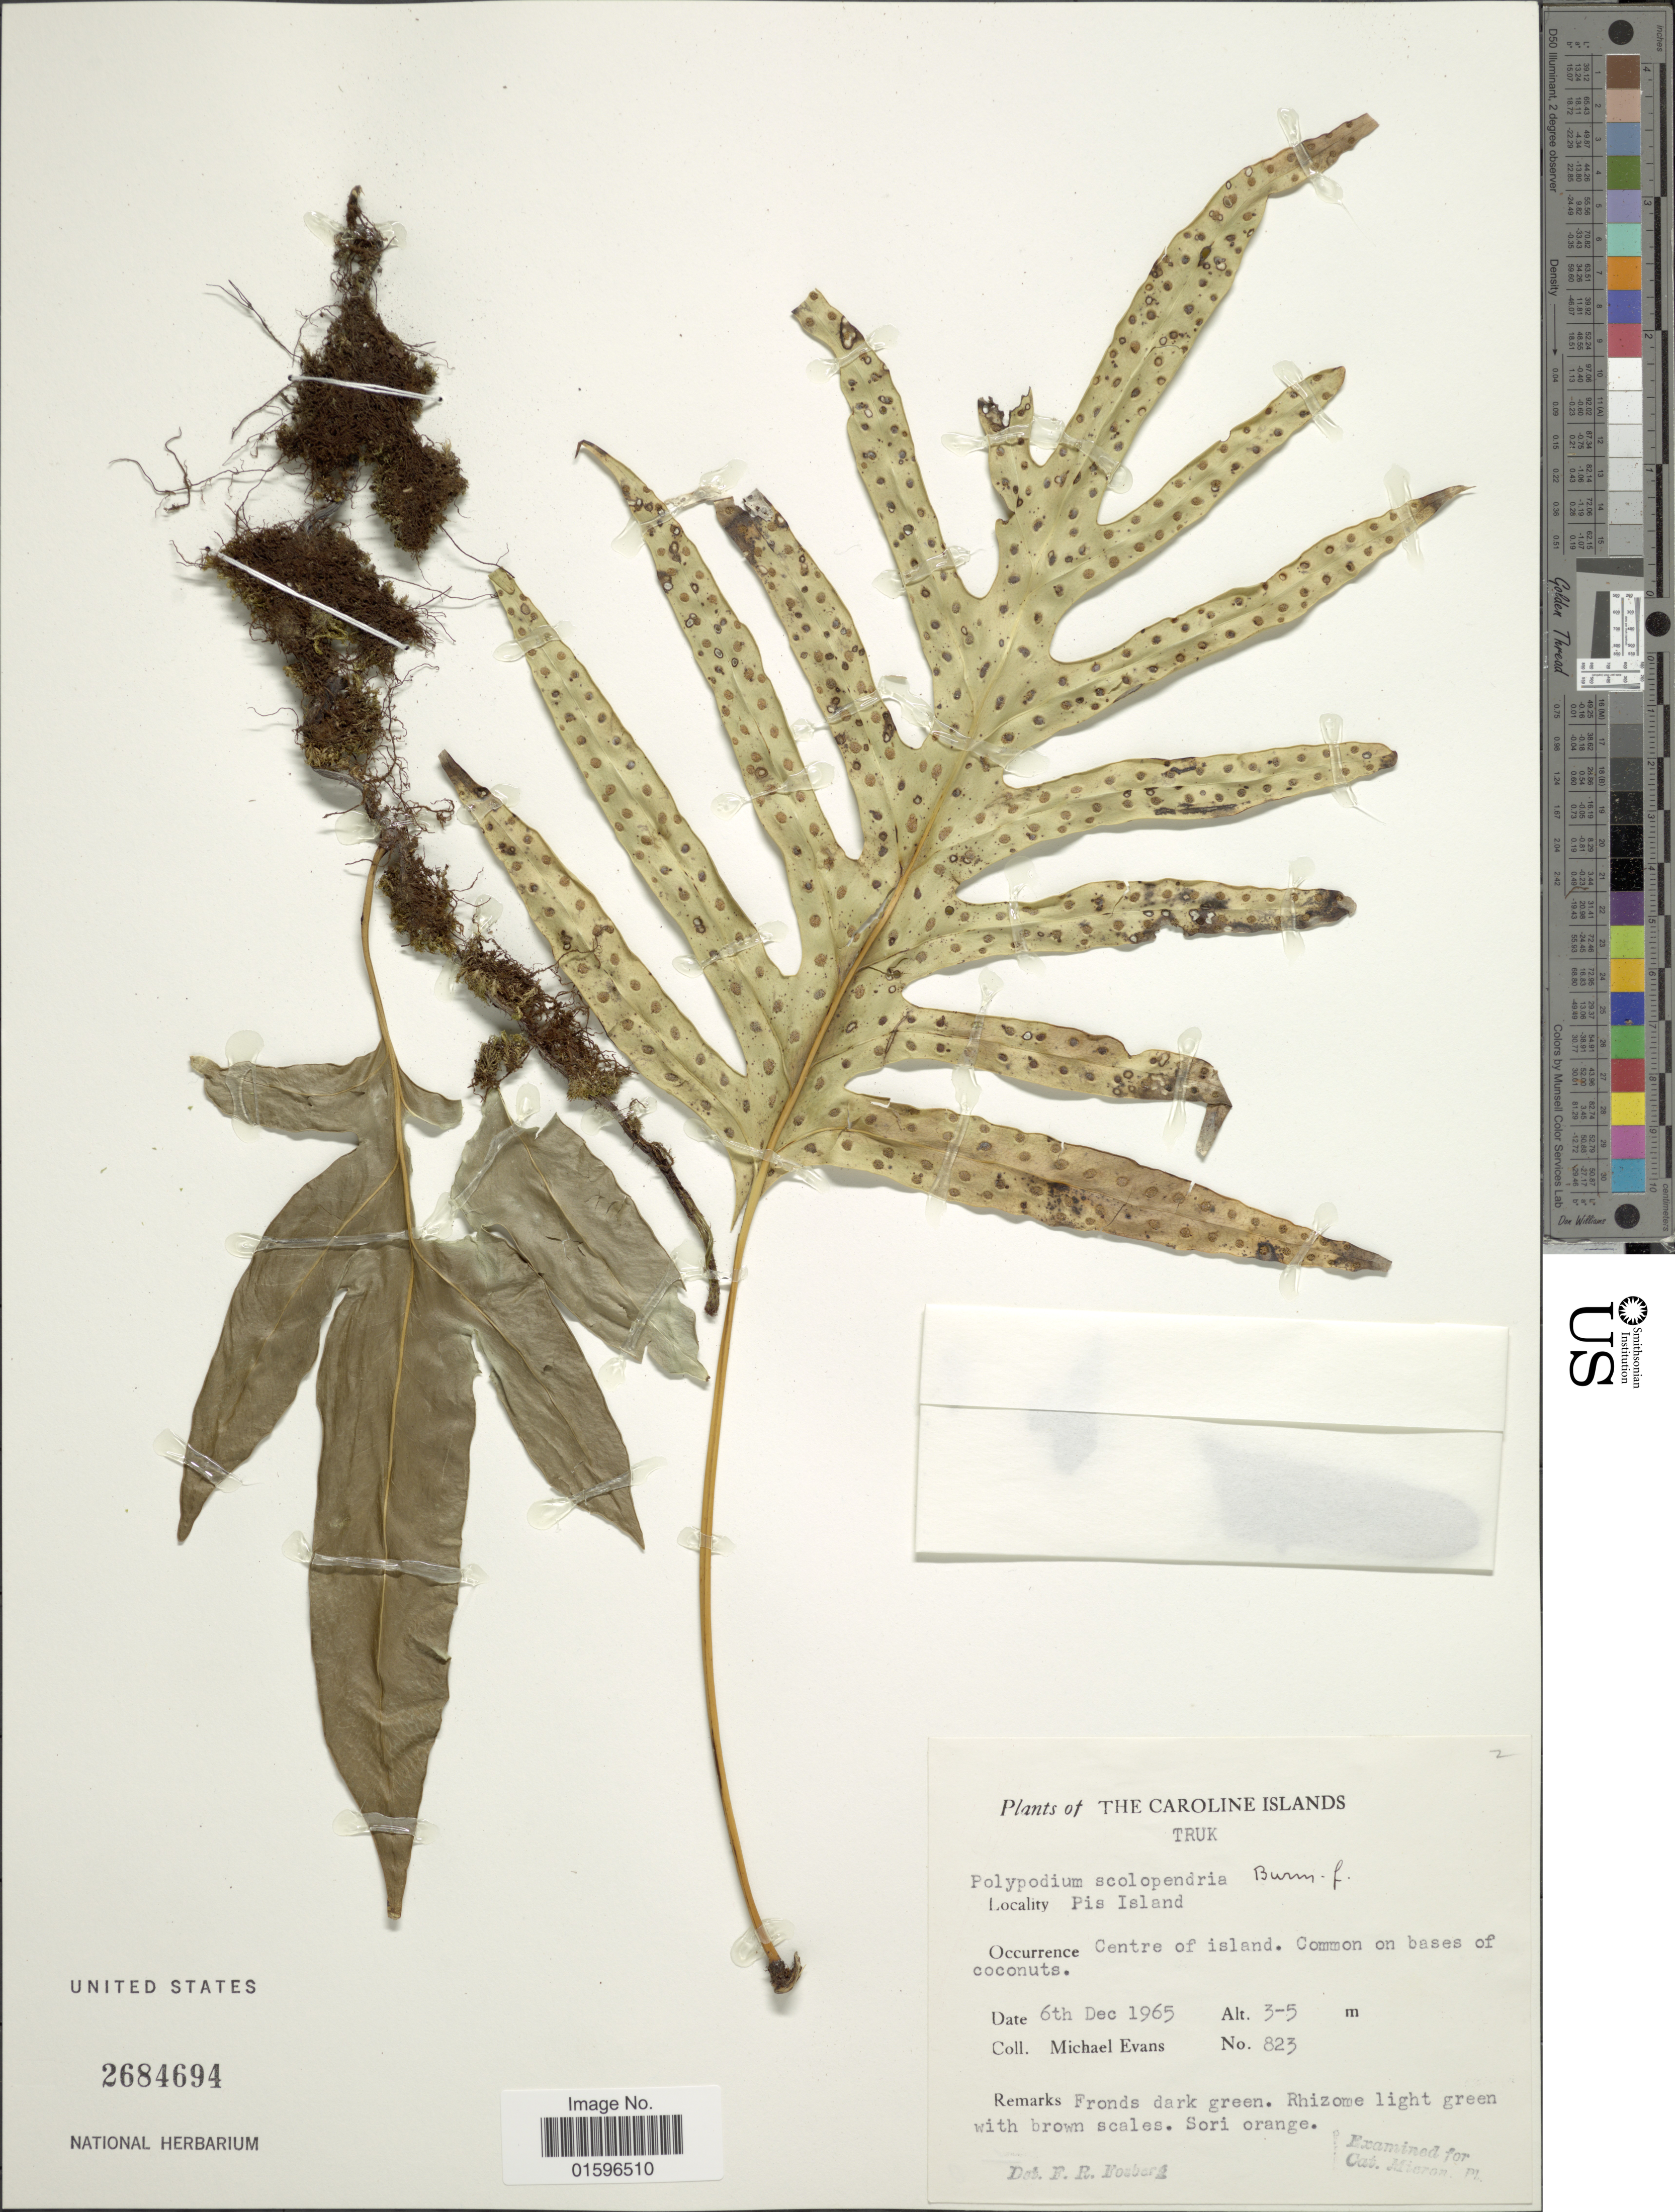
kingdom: Plantae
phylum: Tracheophyta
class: Polypodiopsida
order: Polypodiales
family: Polypodiaceae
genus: Polypodium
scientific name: Polypodium scolopendria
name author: Burm. f.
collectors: M. Evans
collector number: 823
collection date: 1965-12-06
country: Micronesia, Federated States of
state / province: Truk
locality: Carolines Islands, Truk, Pis Island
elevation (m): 3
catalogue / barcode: US 2684694